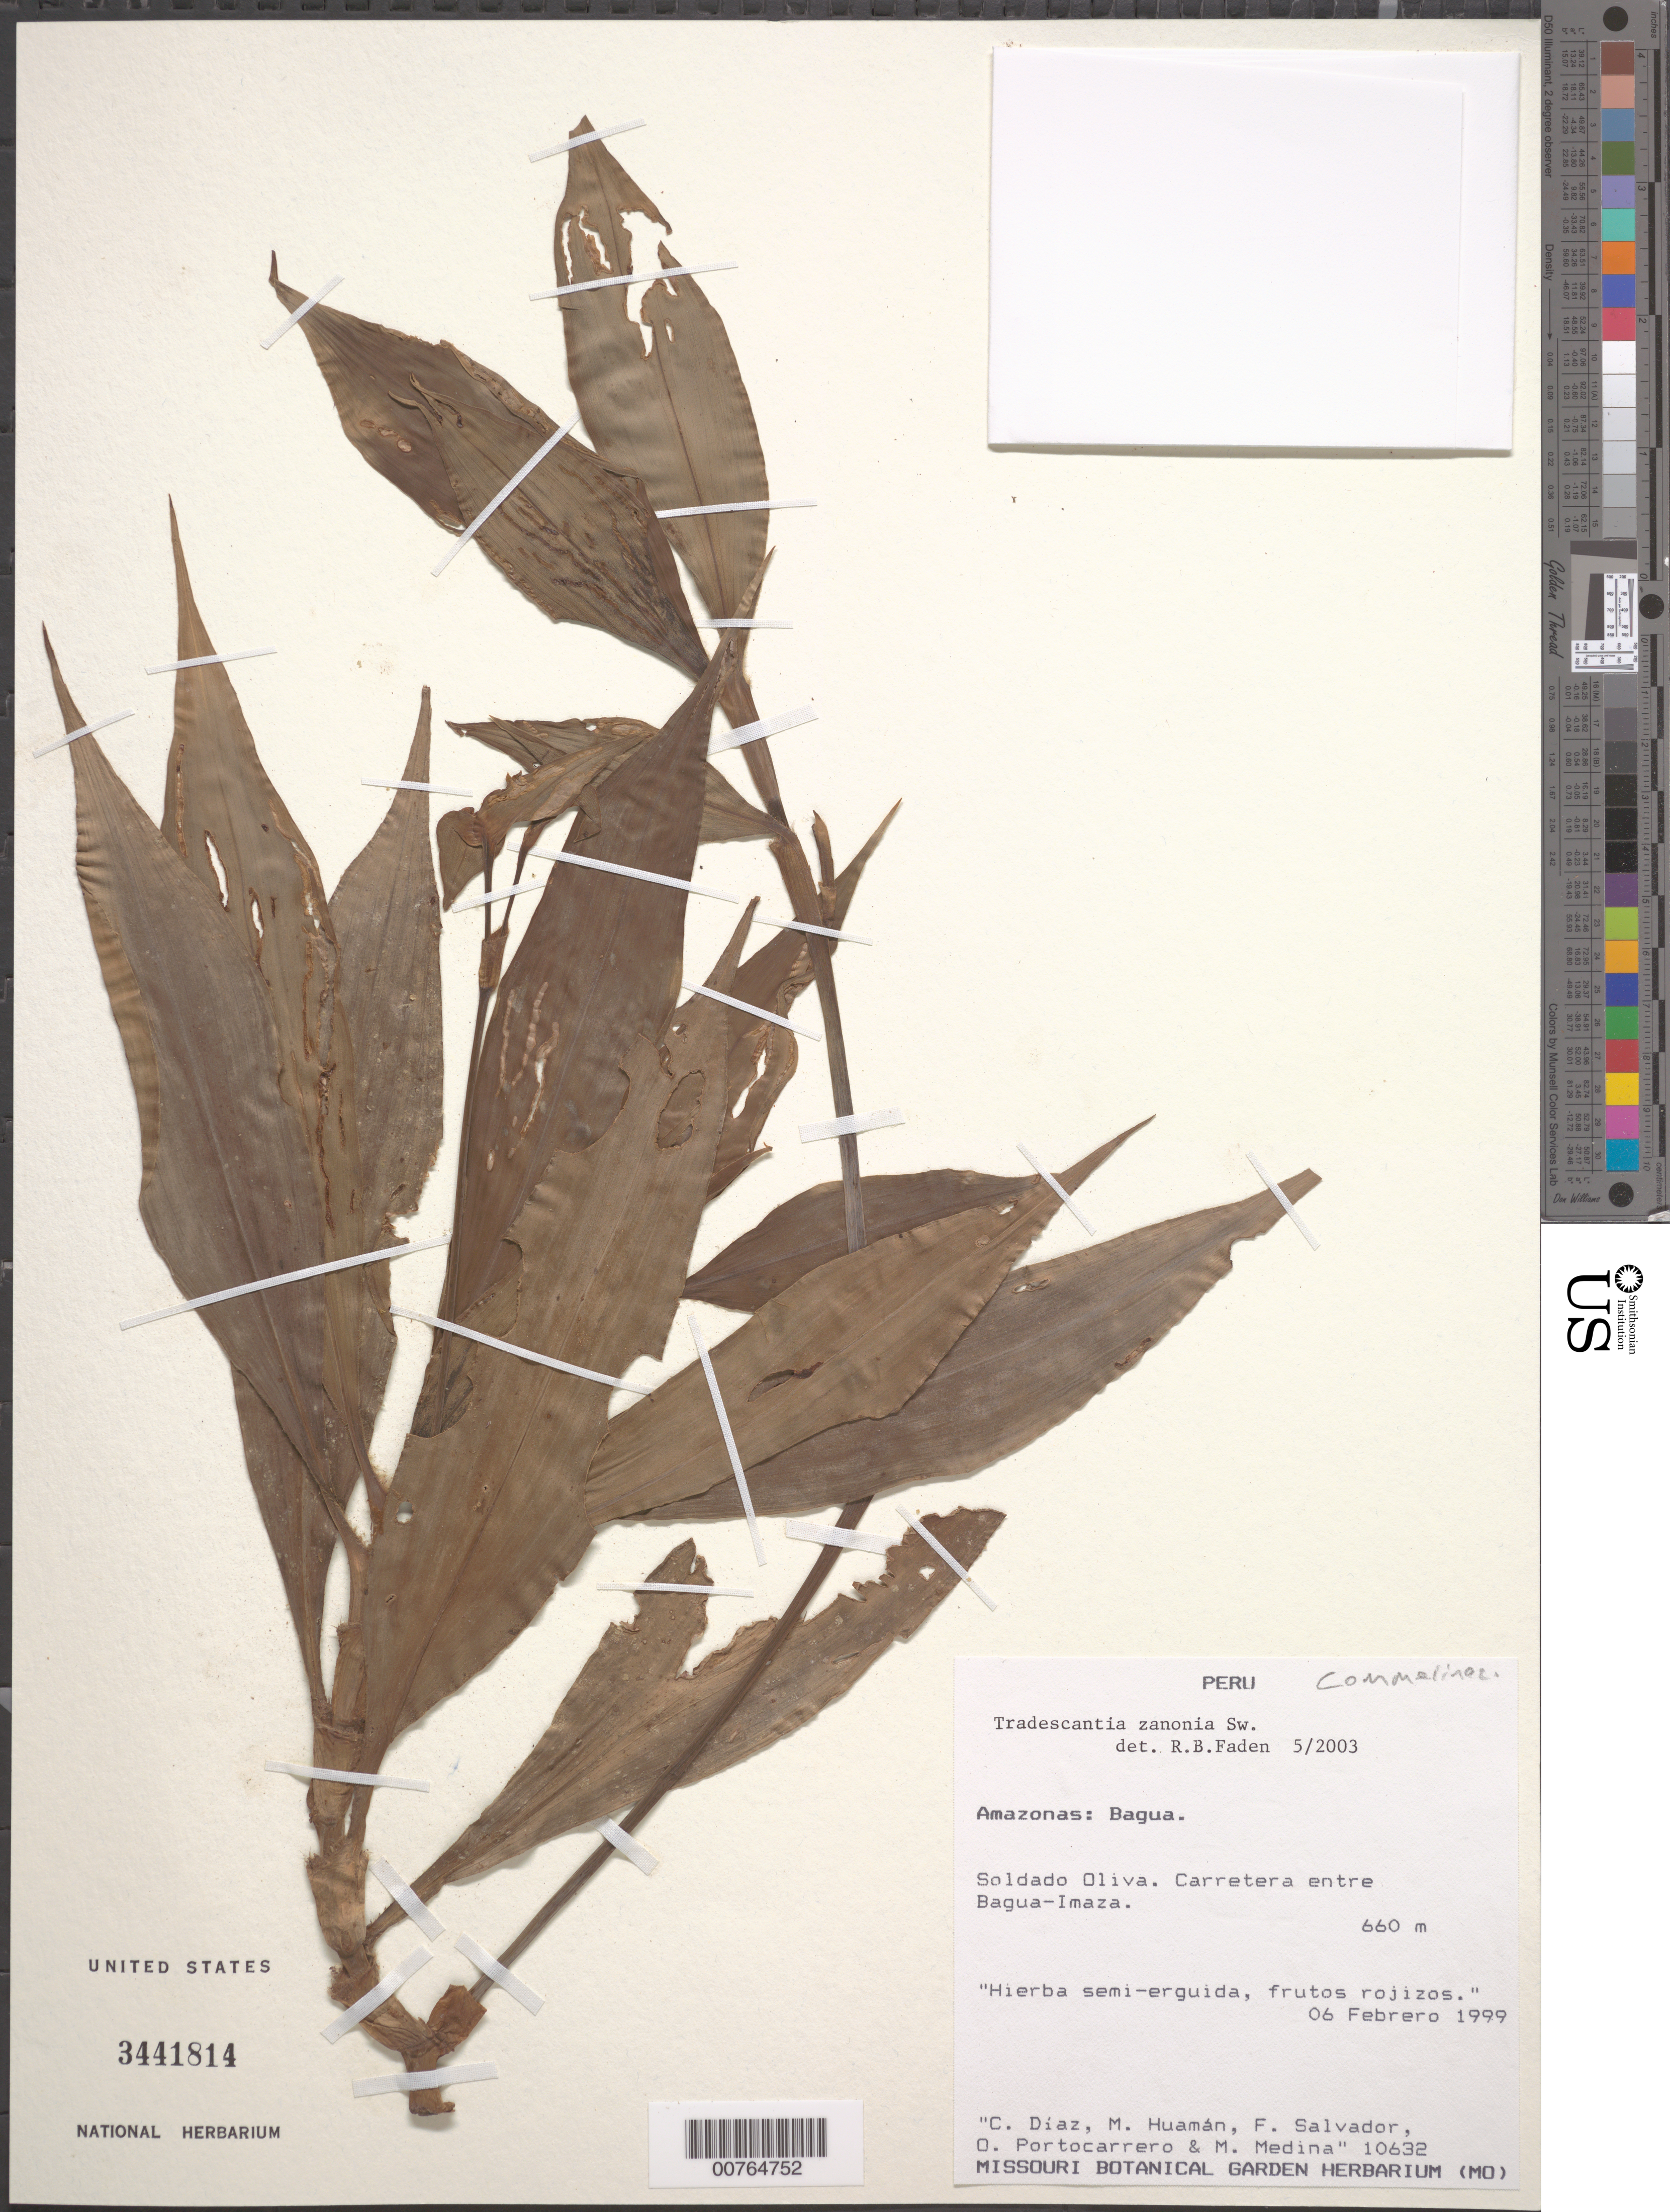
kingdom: Plantae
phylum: Tracheophyta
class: Liliopsida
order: Commelinales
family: Commelinaceae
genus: Tradescantia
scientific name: Tradescantia zanonia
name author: (L.) Sw.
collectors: C. Díaz, M. Huamán, F. Salvador, O. Portocarrero & M. Medina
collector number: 10632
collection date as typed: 06 Feb 1999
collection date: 1999-02-06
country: Peru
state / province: Amazonas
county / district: Bagua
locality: Soldado Oliva, carretera entre Bagua - Imaza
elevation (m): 660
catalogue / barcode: US 3441814